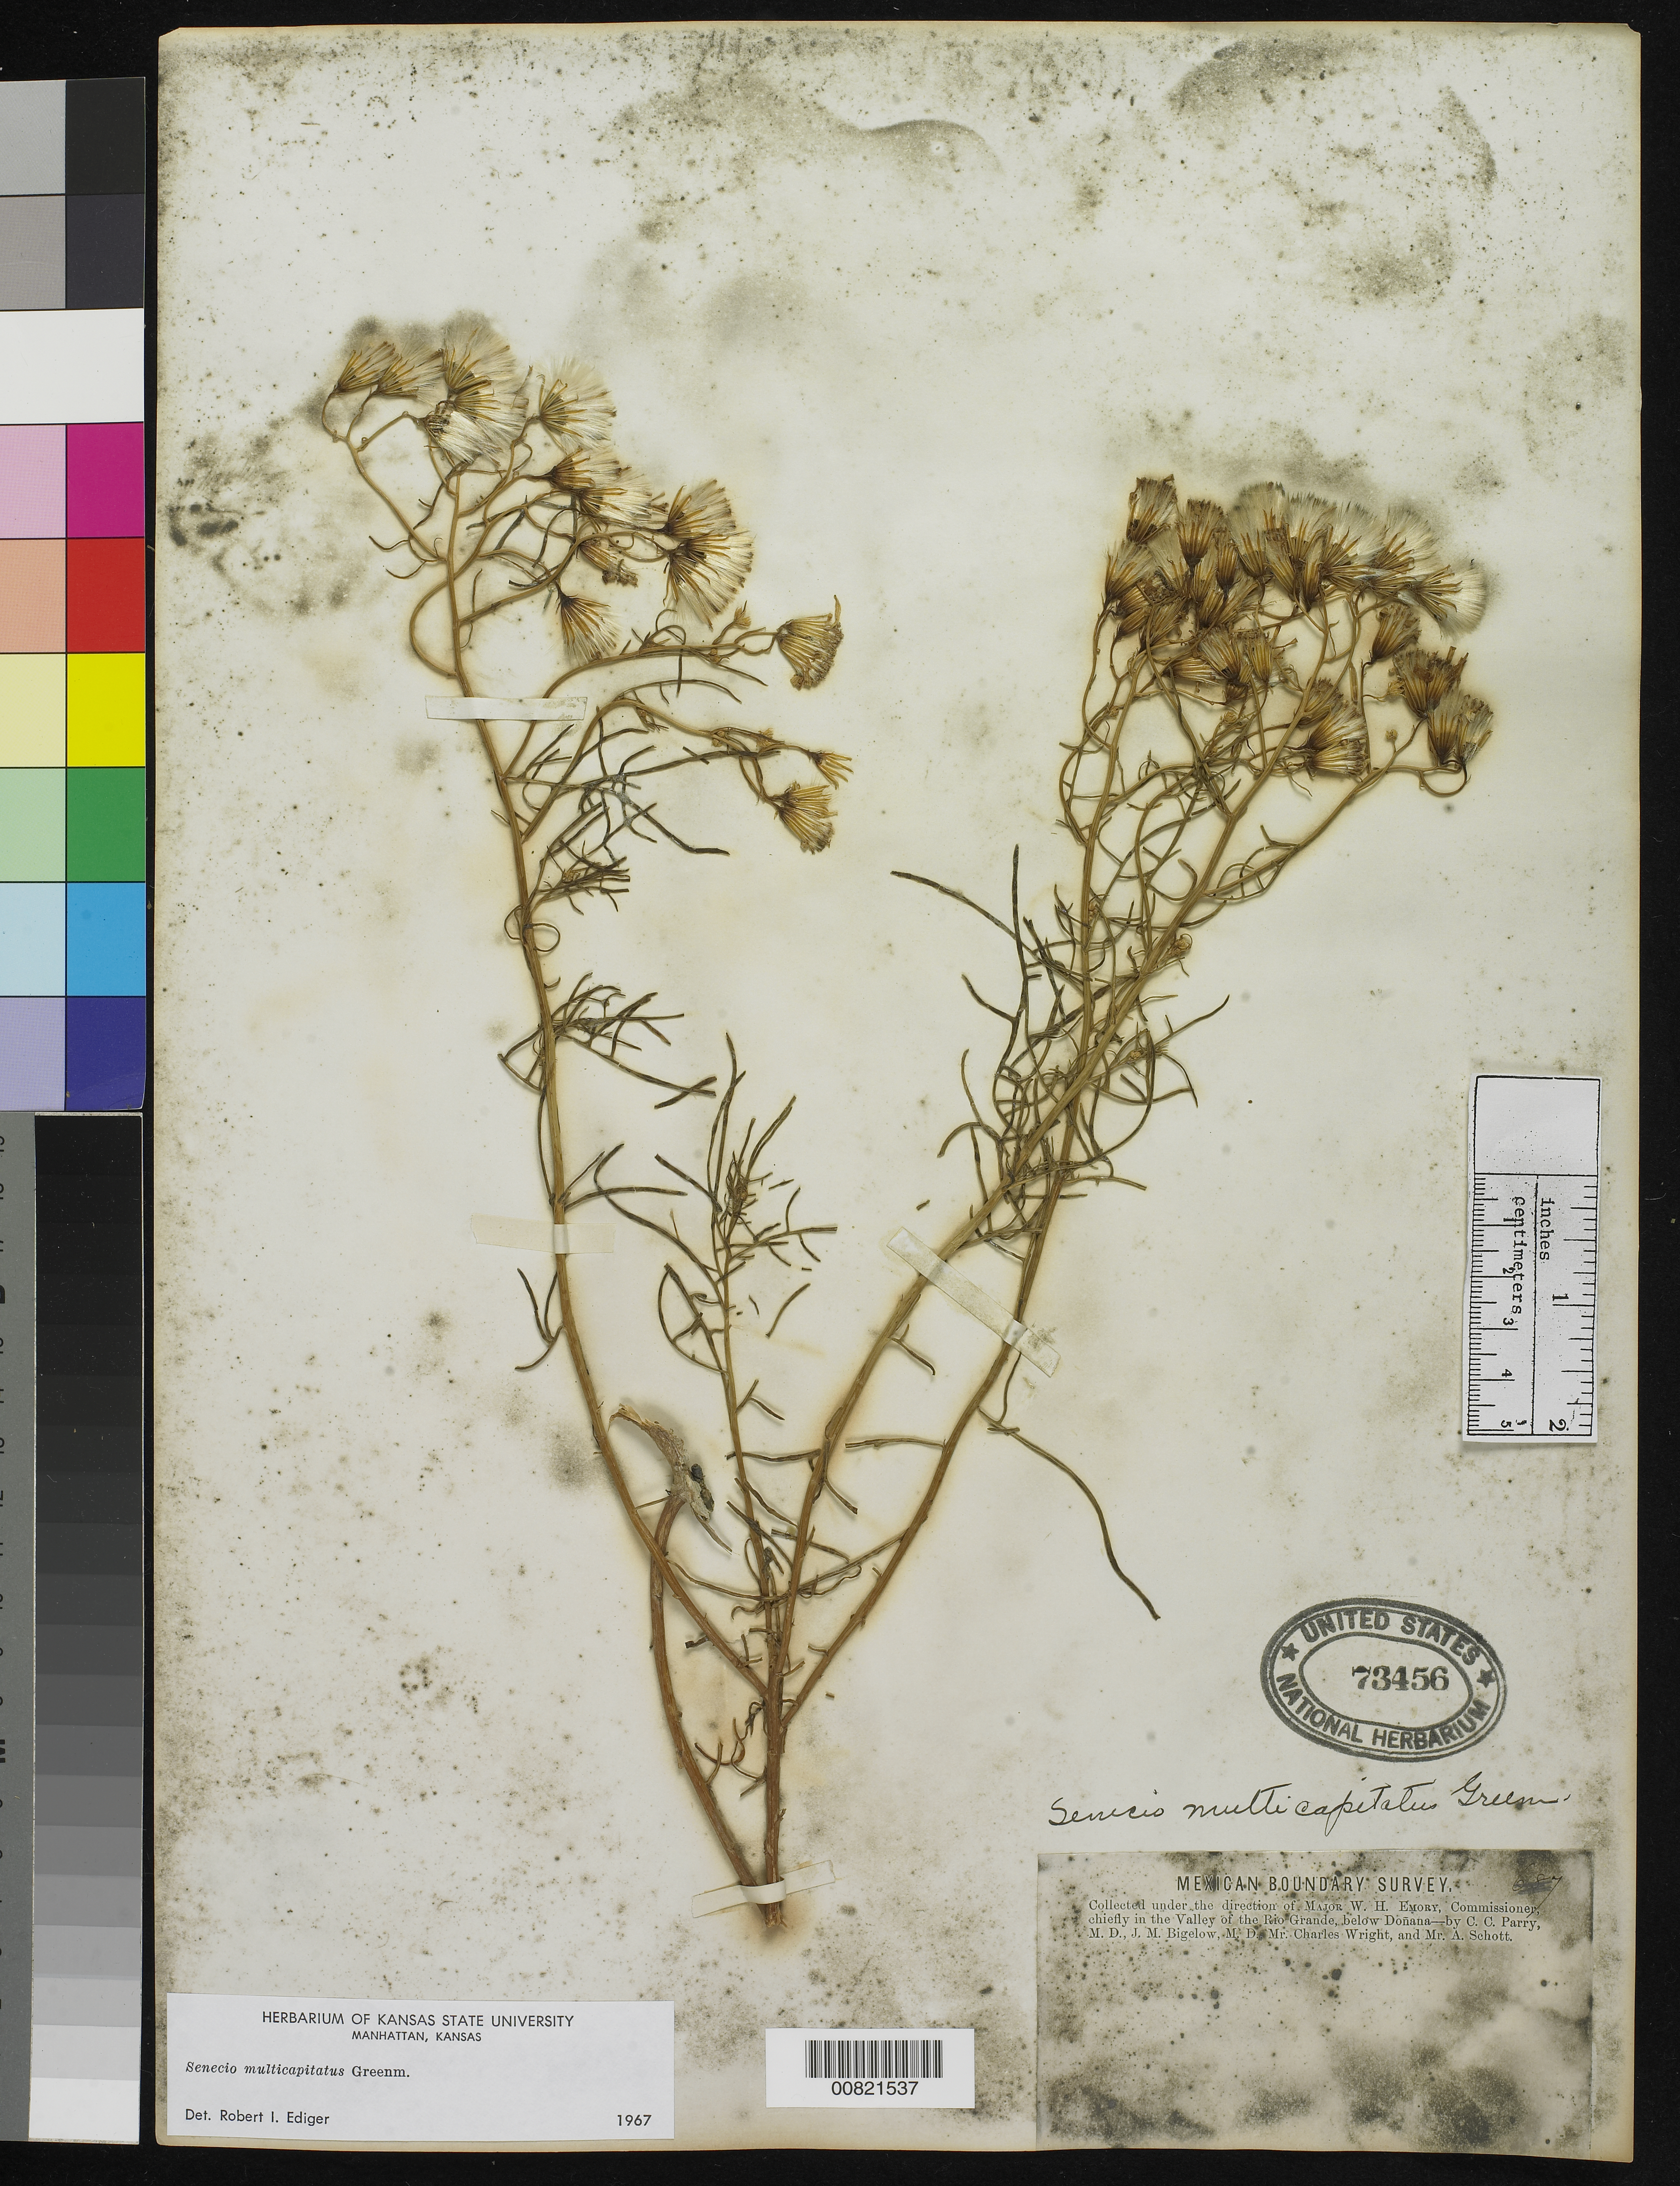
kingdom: Plantae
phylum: Tracheophyta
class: Magnoliopsida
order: Asterales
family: Asteraceae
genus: Senecio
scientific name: Senecio multicapitatus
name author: Greenm.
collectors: C. C. Parry, J. M. Bigelow, C. Wright & A. C. V. Schott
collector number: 687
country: United States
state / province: New Mexico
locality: Valley of the Rio Grande, below Doñana.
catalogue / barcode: US 73456